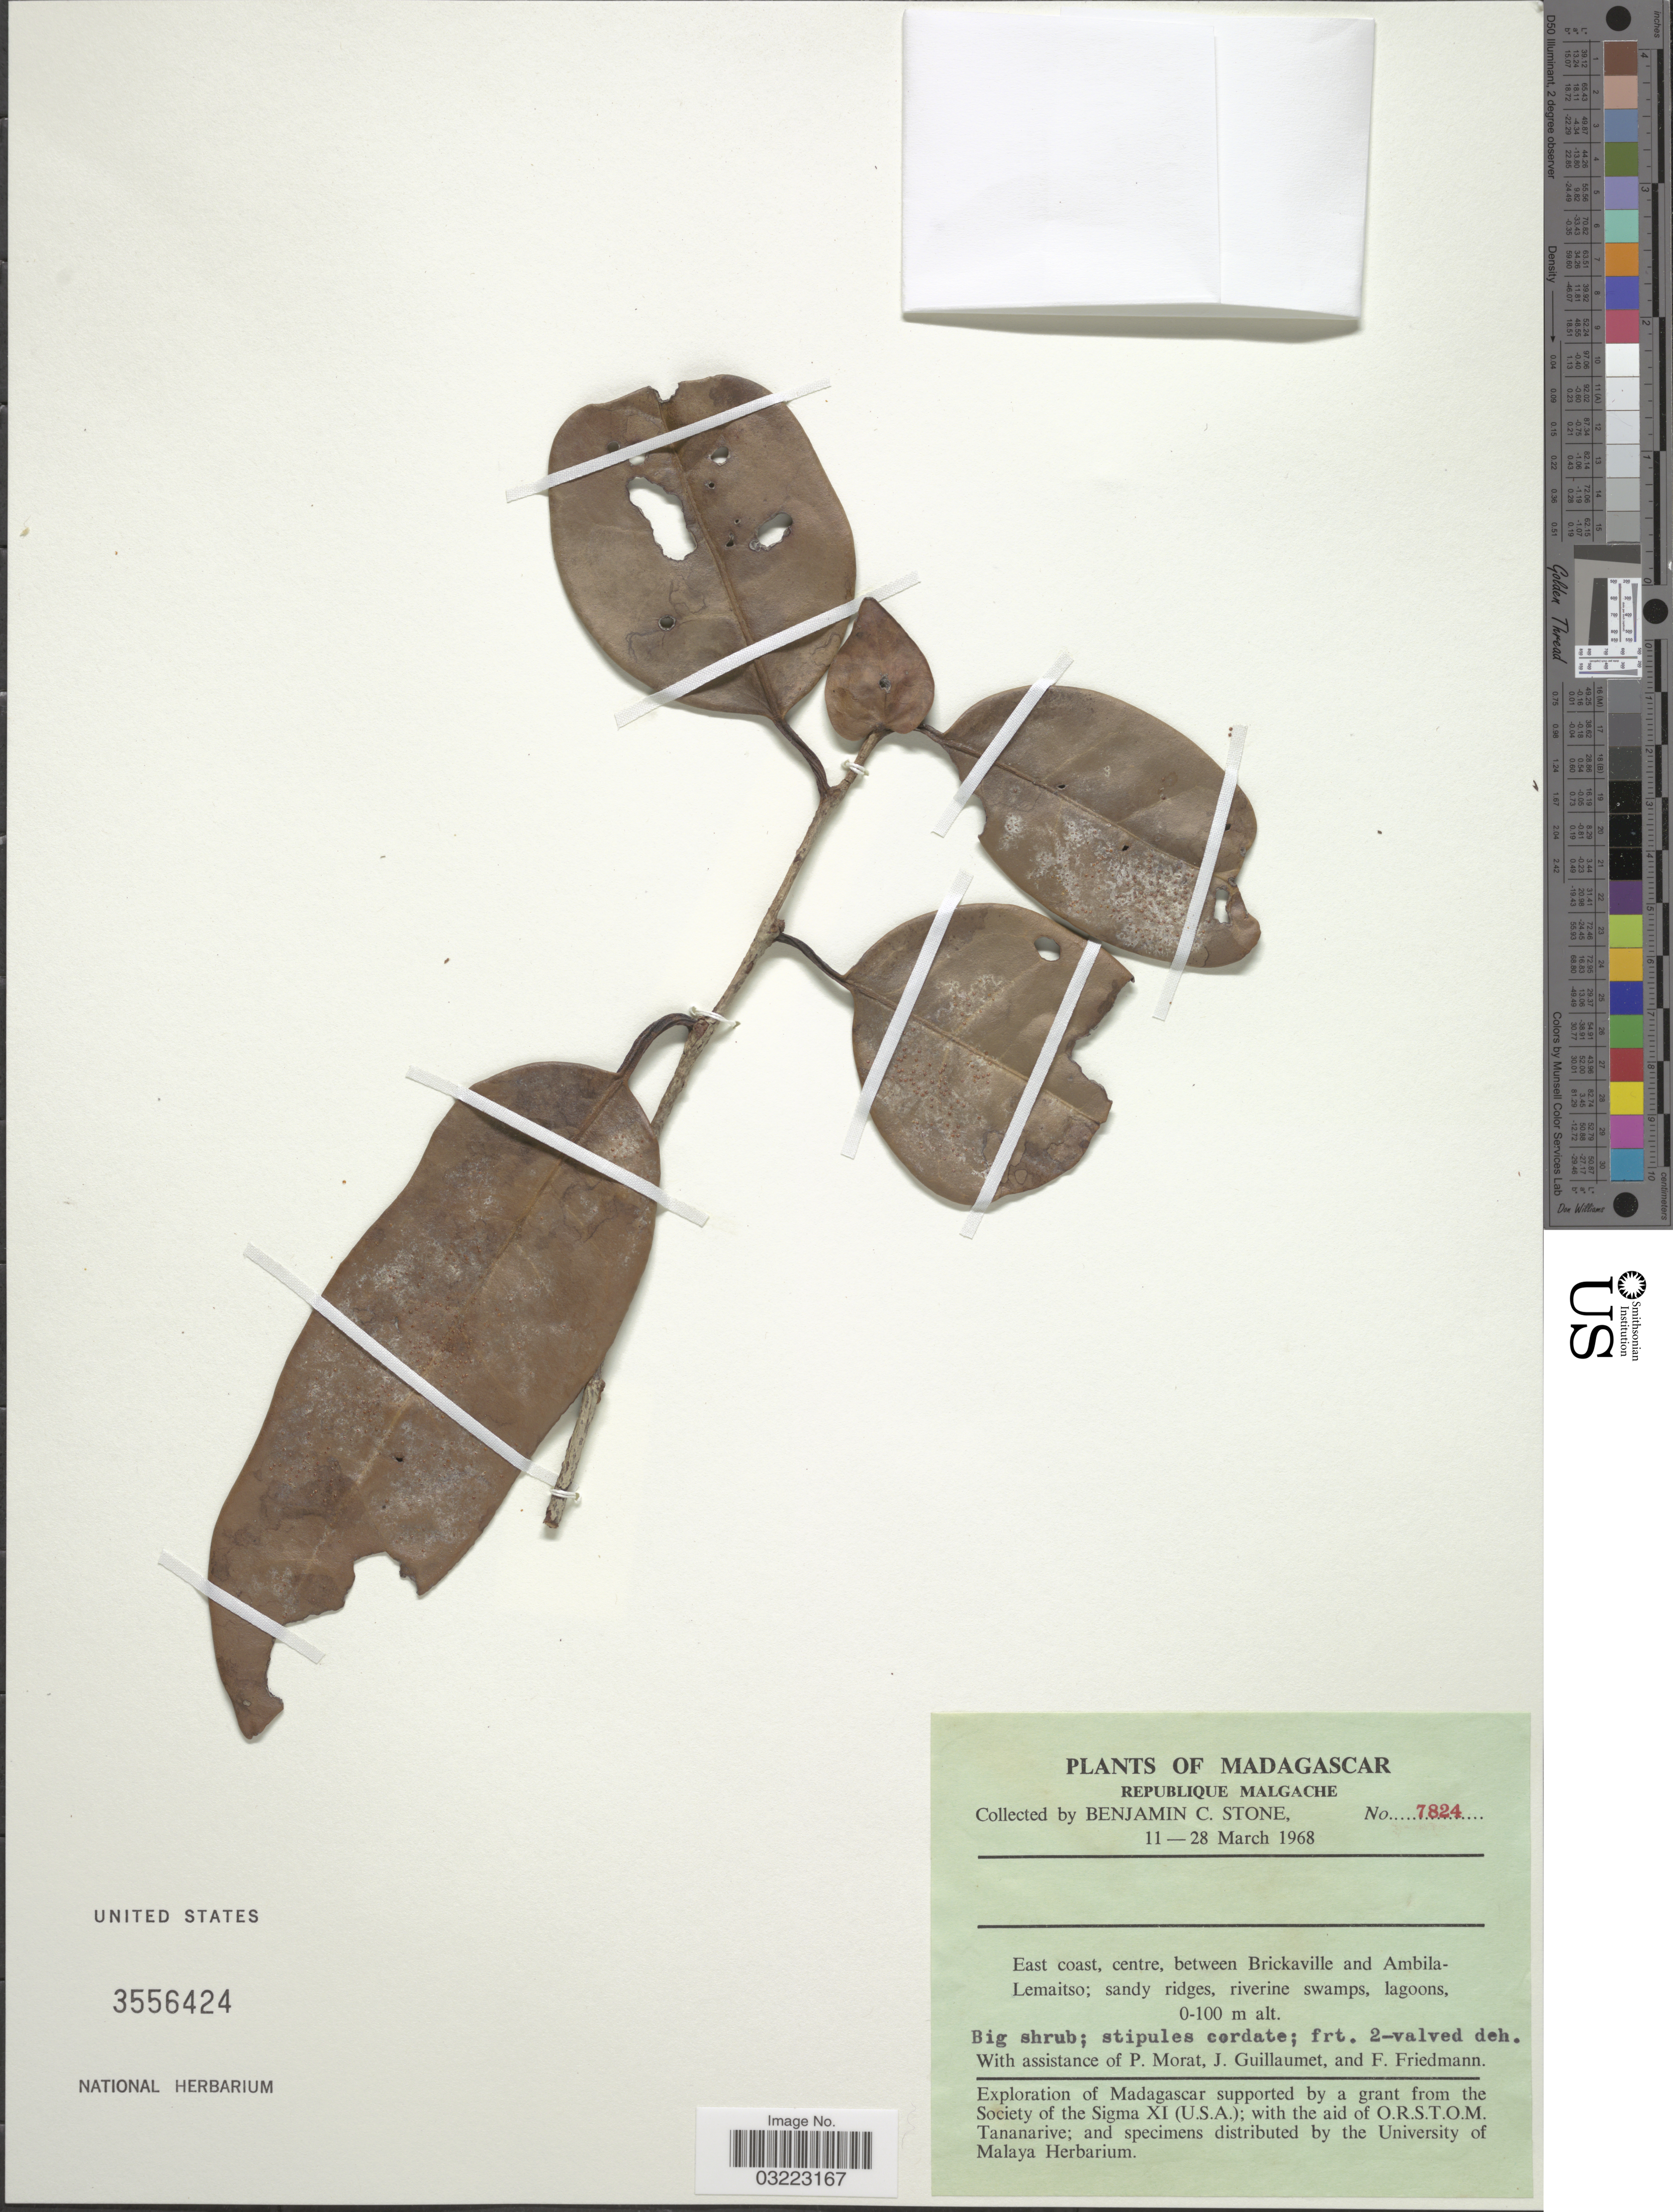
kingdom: Plantae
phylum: Tracheophyta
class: Magnoliopsida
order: Saxifragales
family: Hamamelidaceae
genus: Dicoryphe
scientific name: Dicoryphe stipulacea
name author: J. St.-Hil.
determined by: Dorr, L. J., (BOT), Smithsonian Institution - National Museum of Natural History (UNITED STATES)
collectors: B. C. Stone, P. Morat, J. Guillaumet & F. Friedmann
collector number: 7824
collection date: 1968-03-11/1968-03-28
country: Madagascar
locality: Republique Malgache. East coast, centre, between Brickaville and Ambila-Lemaitso.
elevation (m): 0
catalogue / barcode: US 3556424